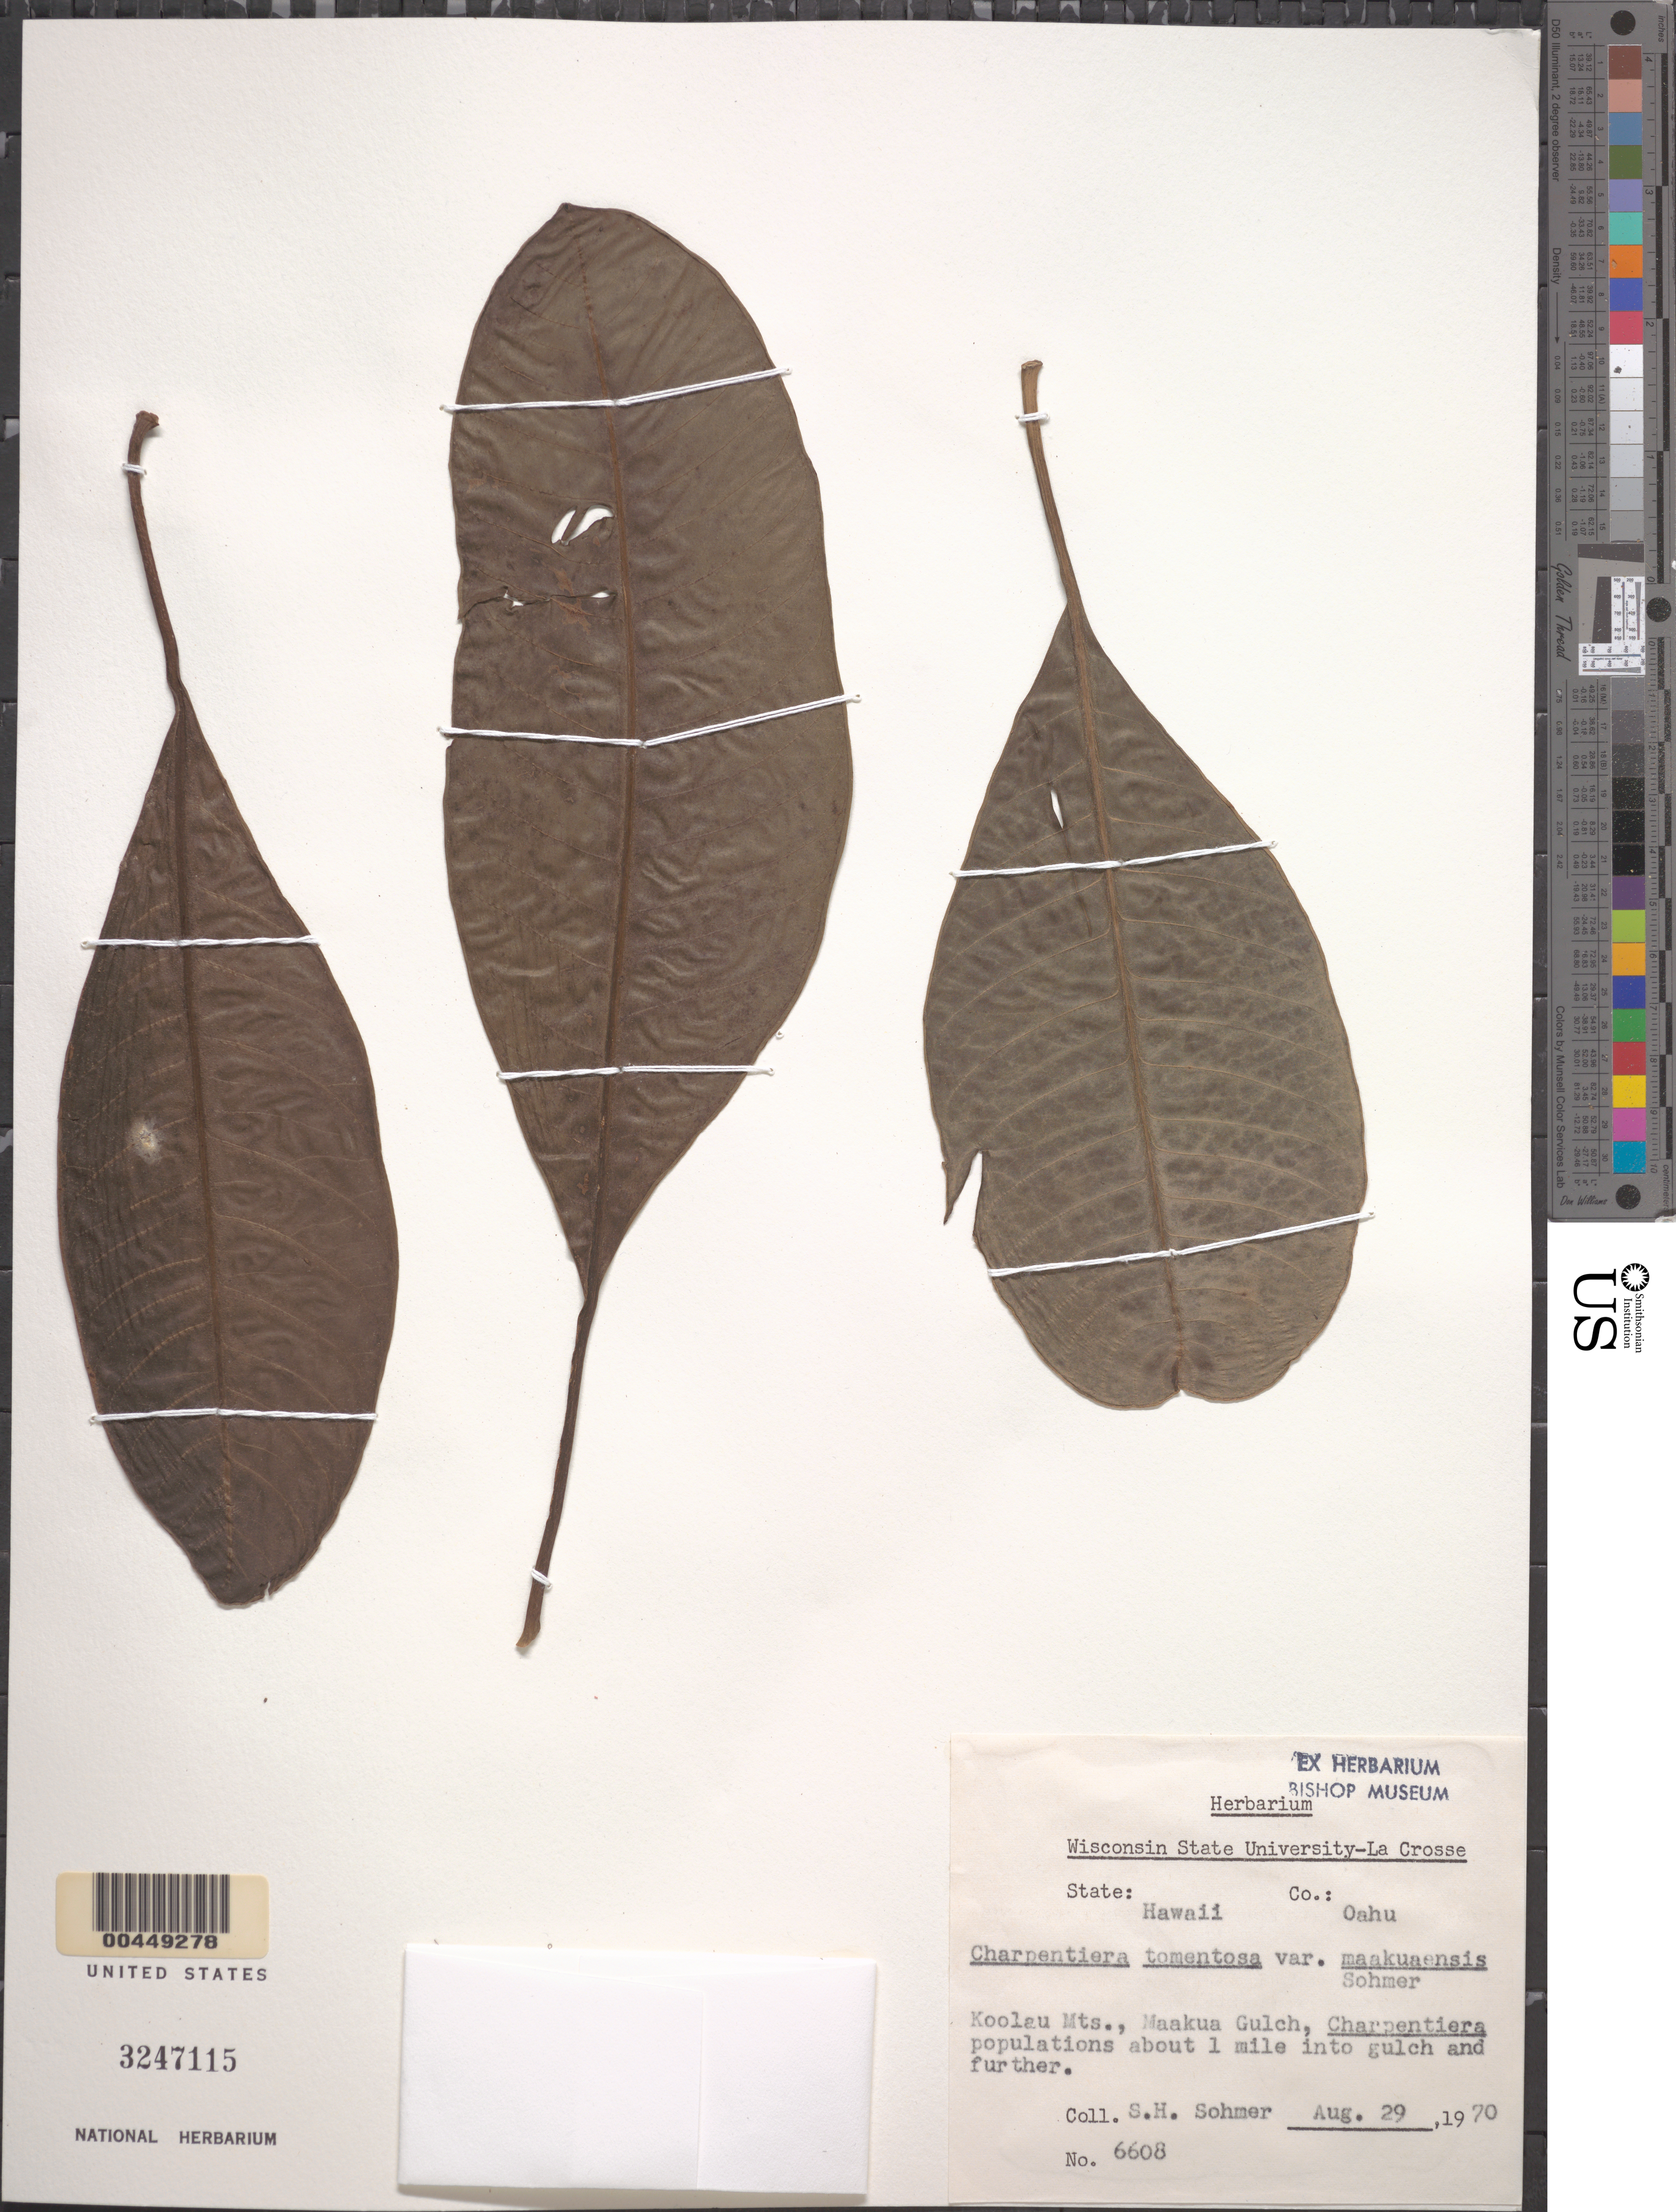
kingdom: Plantae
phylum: Tracheophyta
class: Magnoliopsida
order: Caryophyllales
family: Amaranthaceae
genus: Charpentiera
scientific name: Charpentiera tomentosa var. maakuaensis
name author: Sohmer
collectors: S. H. Sohmer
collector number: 6608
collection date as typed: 29 Aug 1970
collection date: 1970-08-29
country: United States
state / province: Hawaii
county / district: Honolulu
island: Oahu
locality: Koolau Mts, Maakua Gulch, about 1 mi into gulch & further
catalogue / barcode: US 3247115